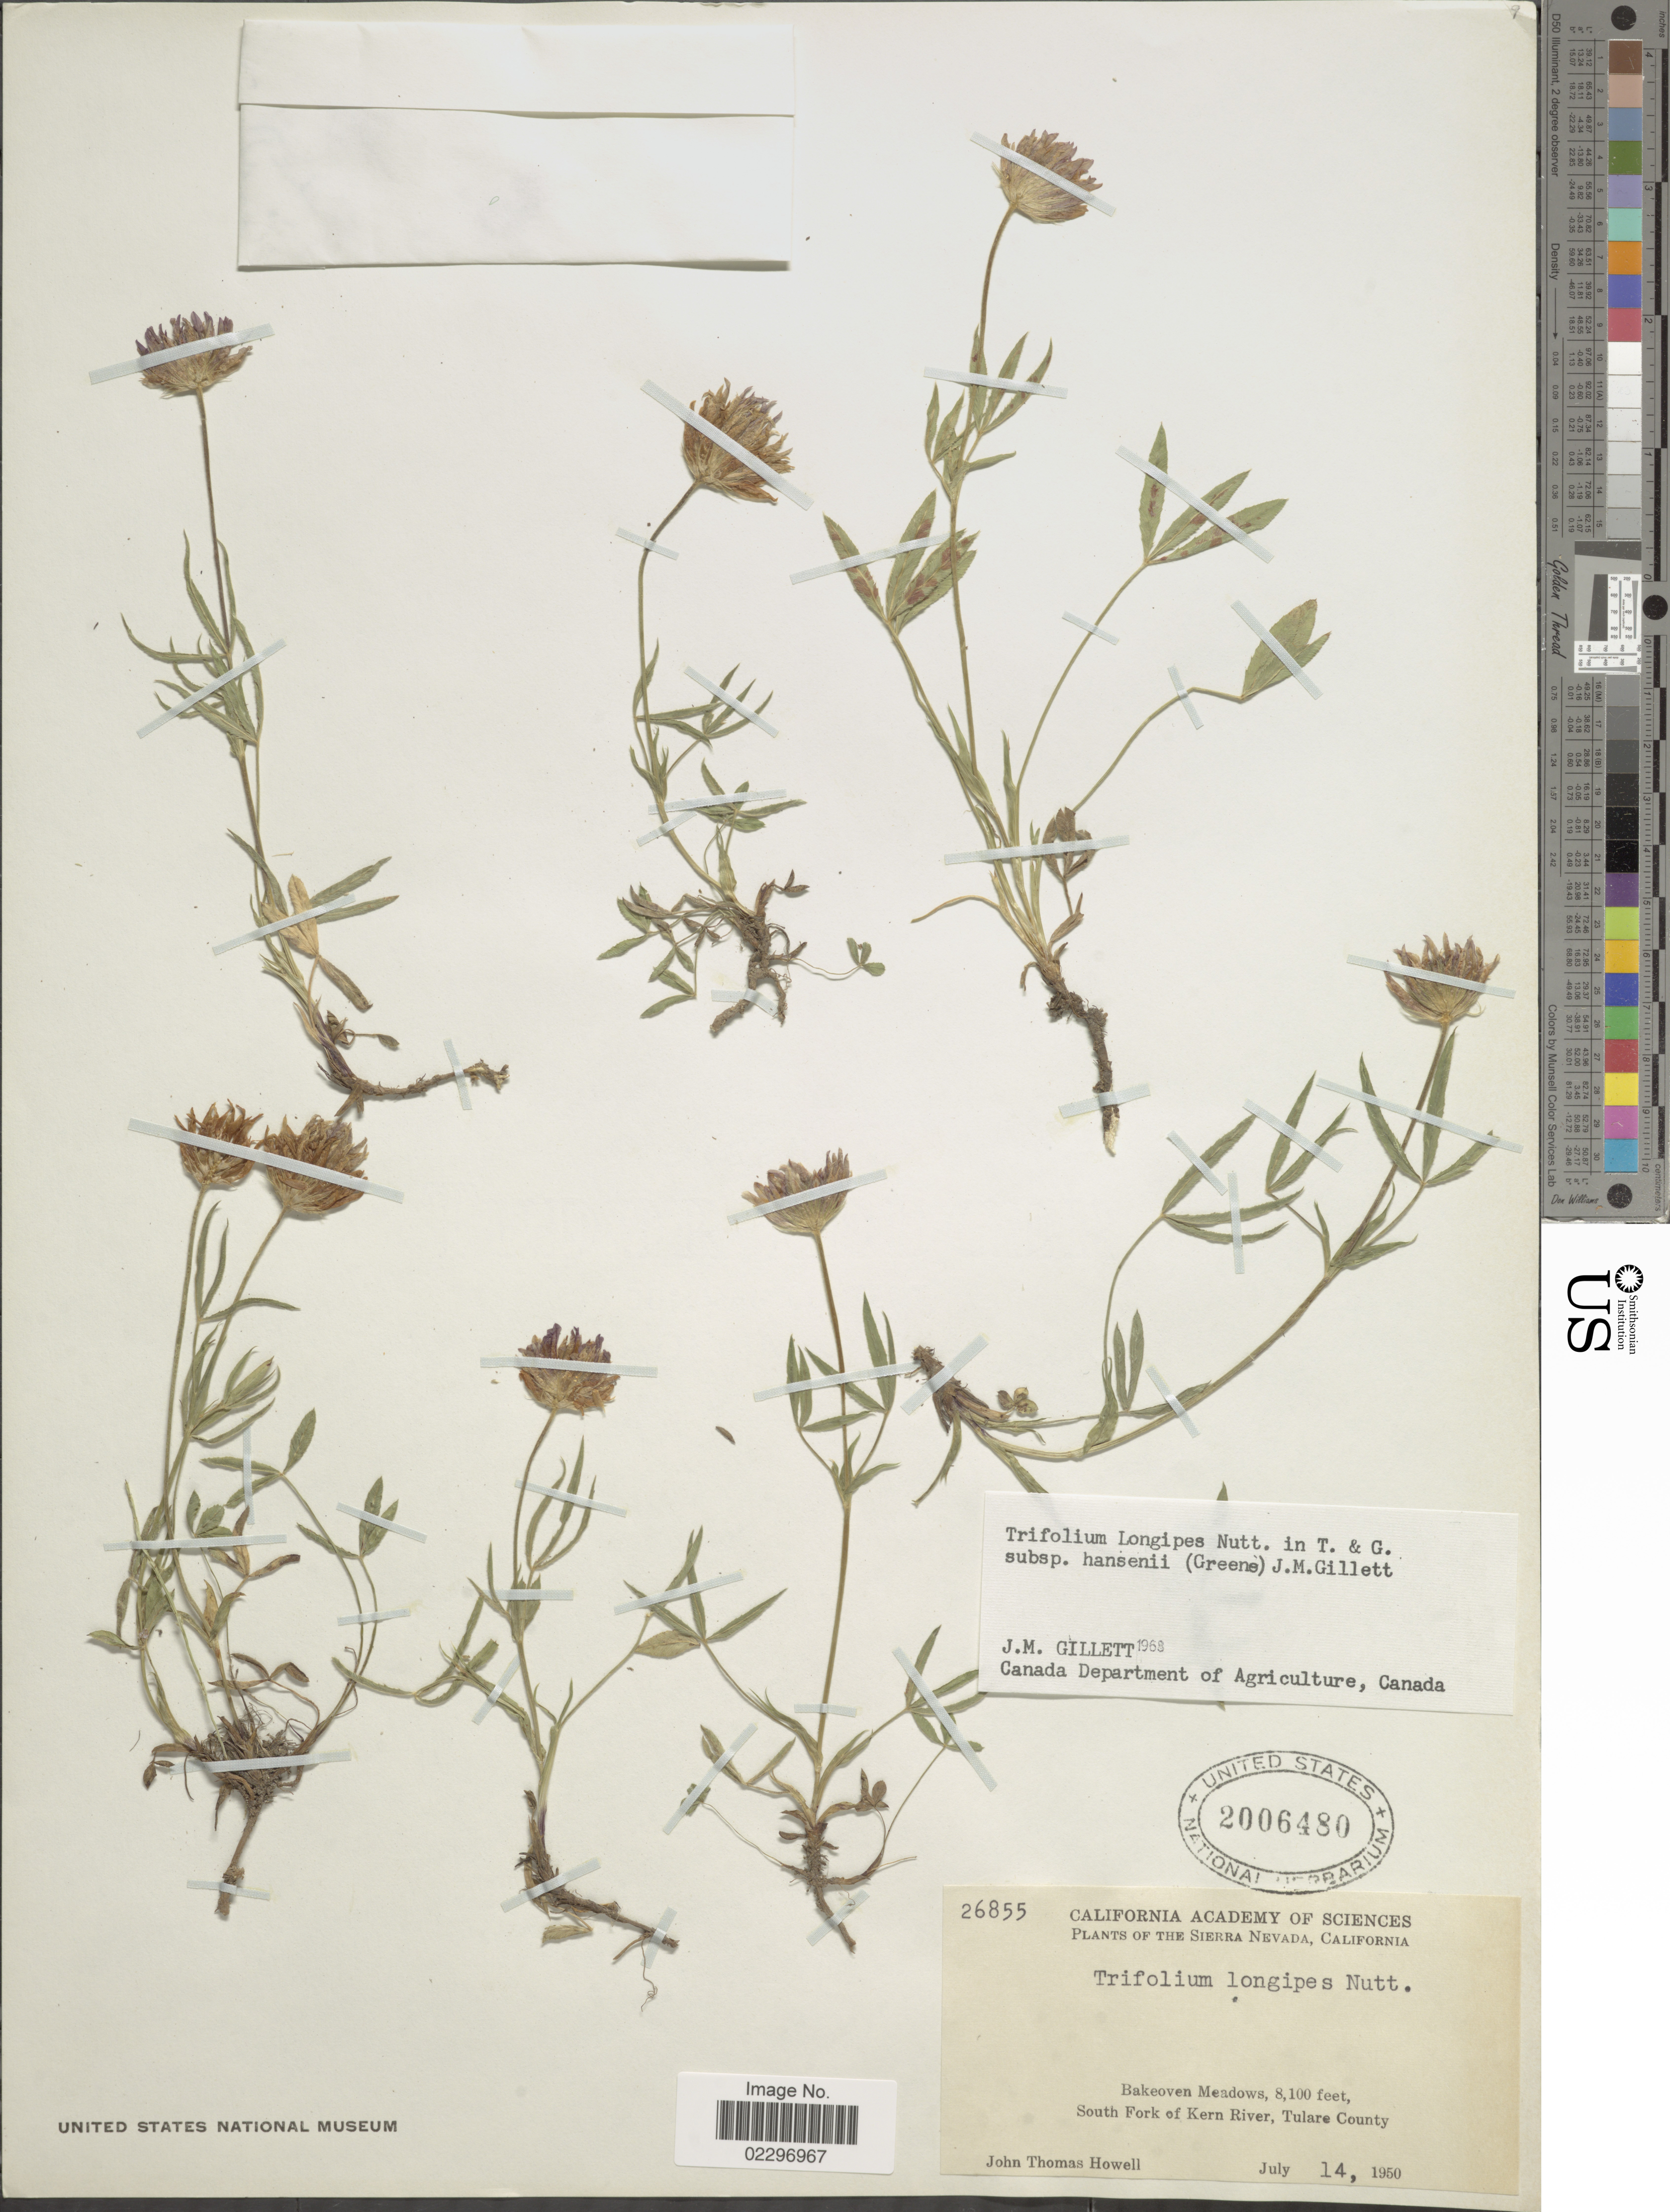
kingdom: Plantae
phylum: Tracheophyta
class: Magnoliopsida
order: Fabales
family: Fabaceae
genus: Trifolium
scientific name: Trifolium longipes subsp. hansenii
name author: (Greene) J.M. Gillett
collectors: J. T. Howell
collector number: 26855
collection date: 1950-07-14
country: United States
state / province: California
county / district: Tulare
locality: The SierraNevada, bakeoven Meadows, South Fork of Kern River, Tulare County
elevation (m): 2469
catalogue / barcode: US 2006480